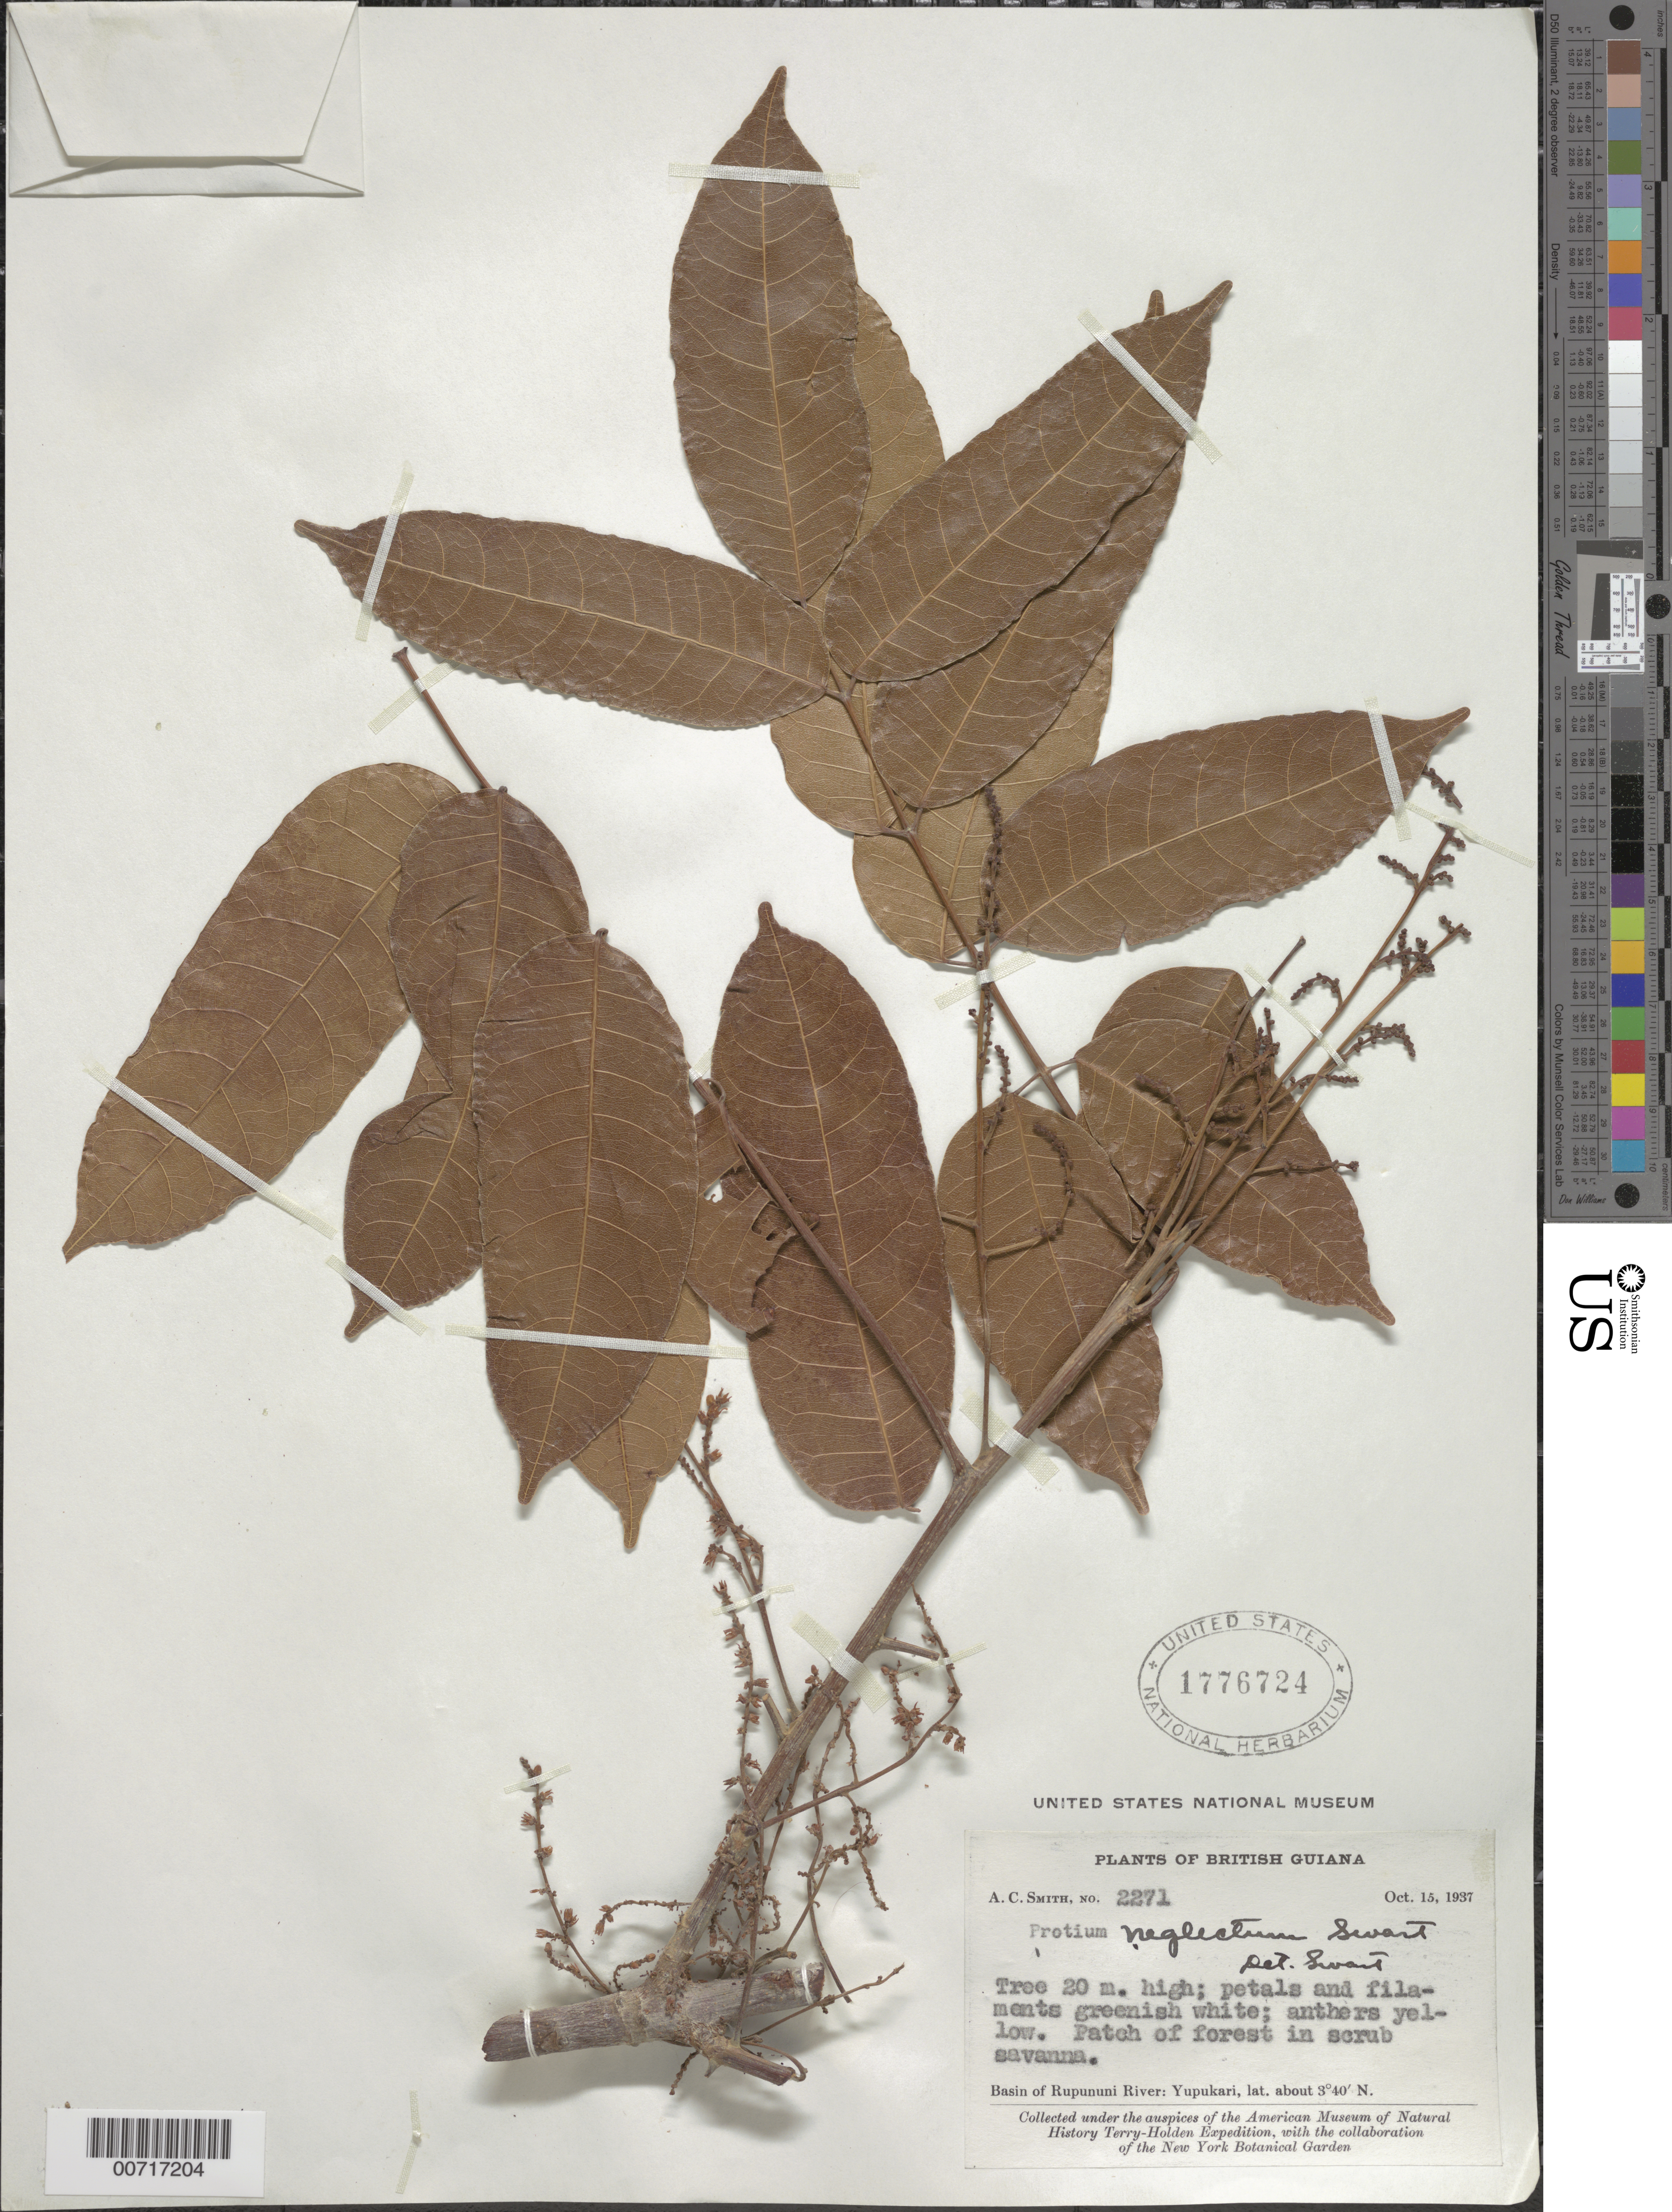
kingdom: Plantae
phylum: Tracheophyta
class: Magnoliopsida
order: Sapindales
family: Burseraceae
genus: Protium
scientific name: Protium neglectum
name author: Swart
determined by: Swart, Jan J., (UTRECHT)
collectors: A. C. Smith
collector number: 2271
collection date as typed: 15-Oct-37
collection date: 1937-10-15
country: Guyana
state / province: U. Takutu-U. Essequibo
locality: Yupukari, Rupununi River basin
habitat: Forest in scrub savanna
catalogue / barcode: US 1776724